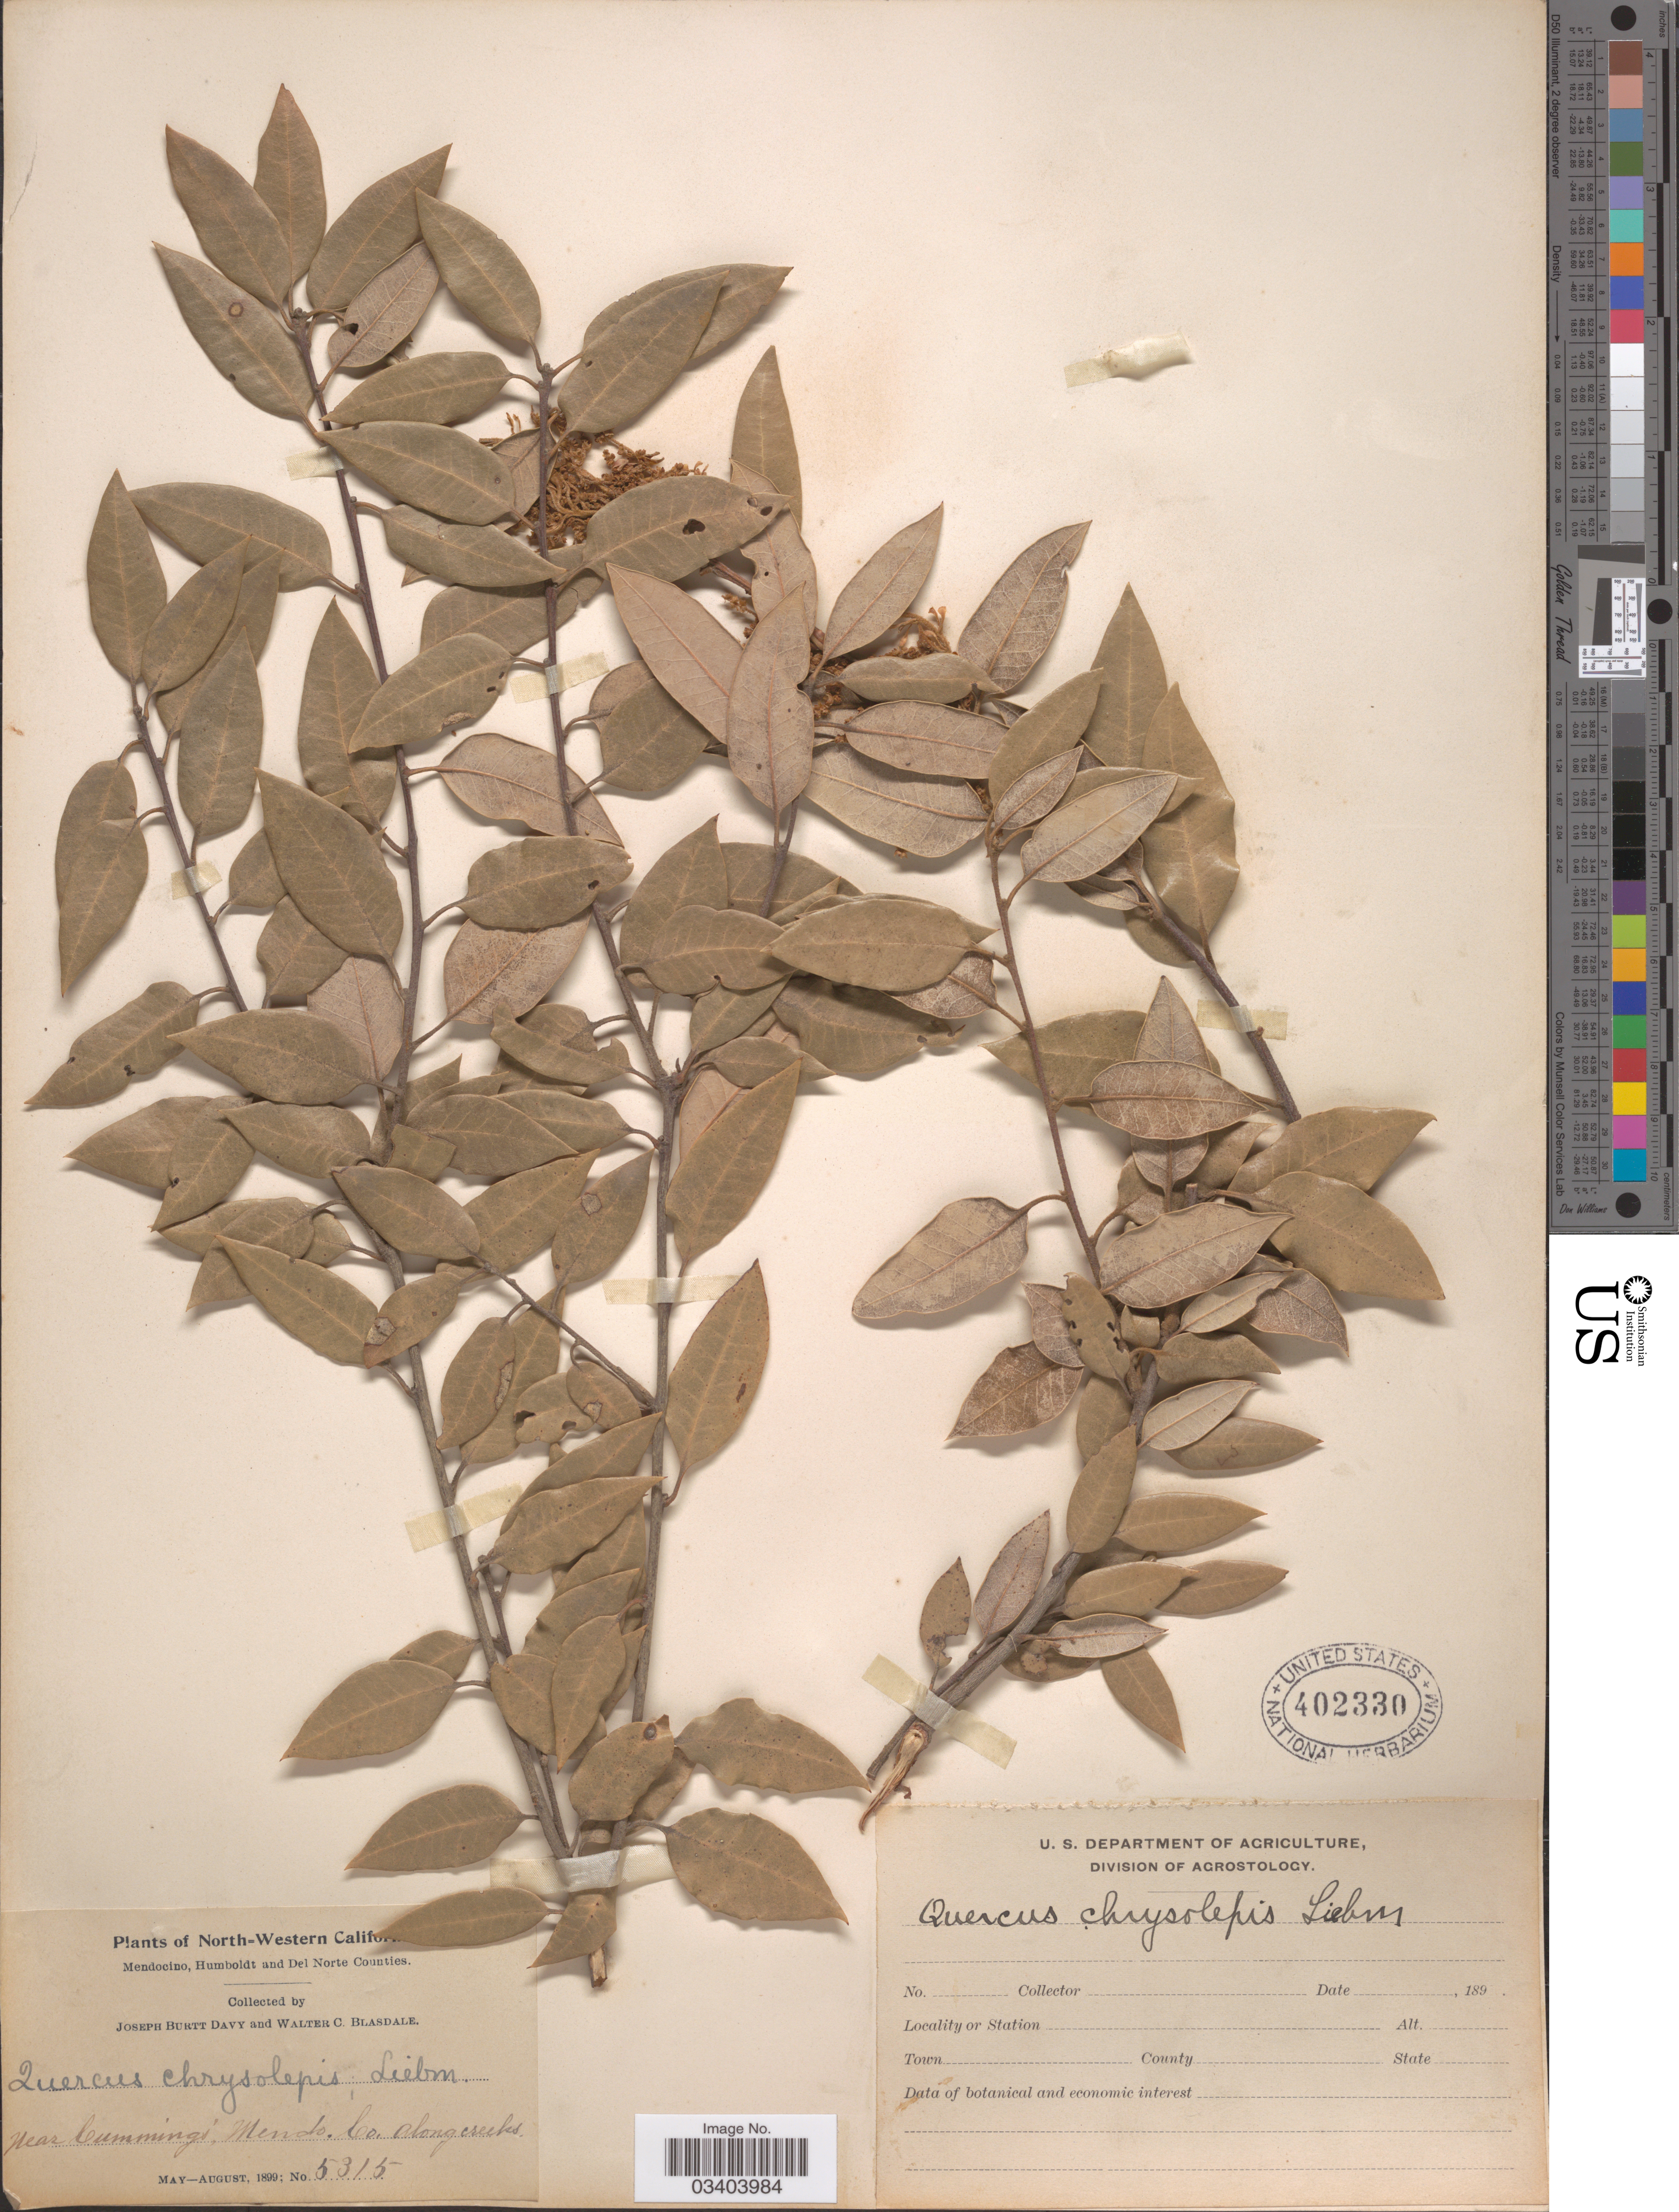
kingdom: Plantae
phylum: Tracheophyta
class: Magnoliopsida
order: Fagales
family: Fagaceae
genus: Quercus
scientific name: Quercus chrysolepis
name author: Liebm.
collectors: J. Burtt Davy & W. Blasdale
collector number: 5315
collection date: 1899-05/1899-08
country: United States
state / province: California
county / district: Mendocino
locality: North-Western California. Mendocino, Humboldt and Del Norte Counties. Near Cumming's Mendo Co. along creeks.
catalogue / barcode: US 402330